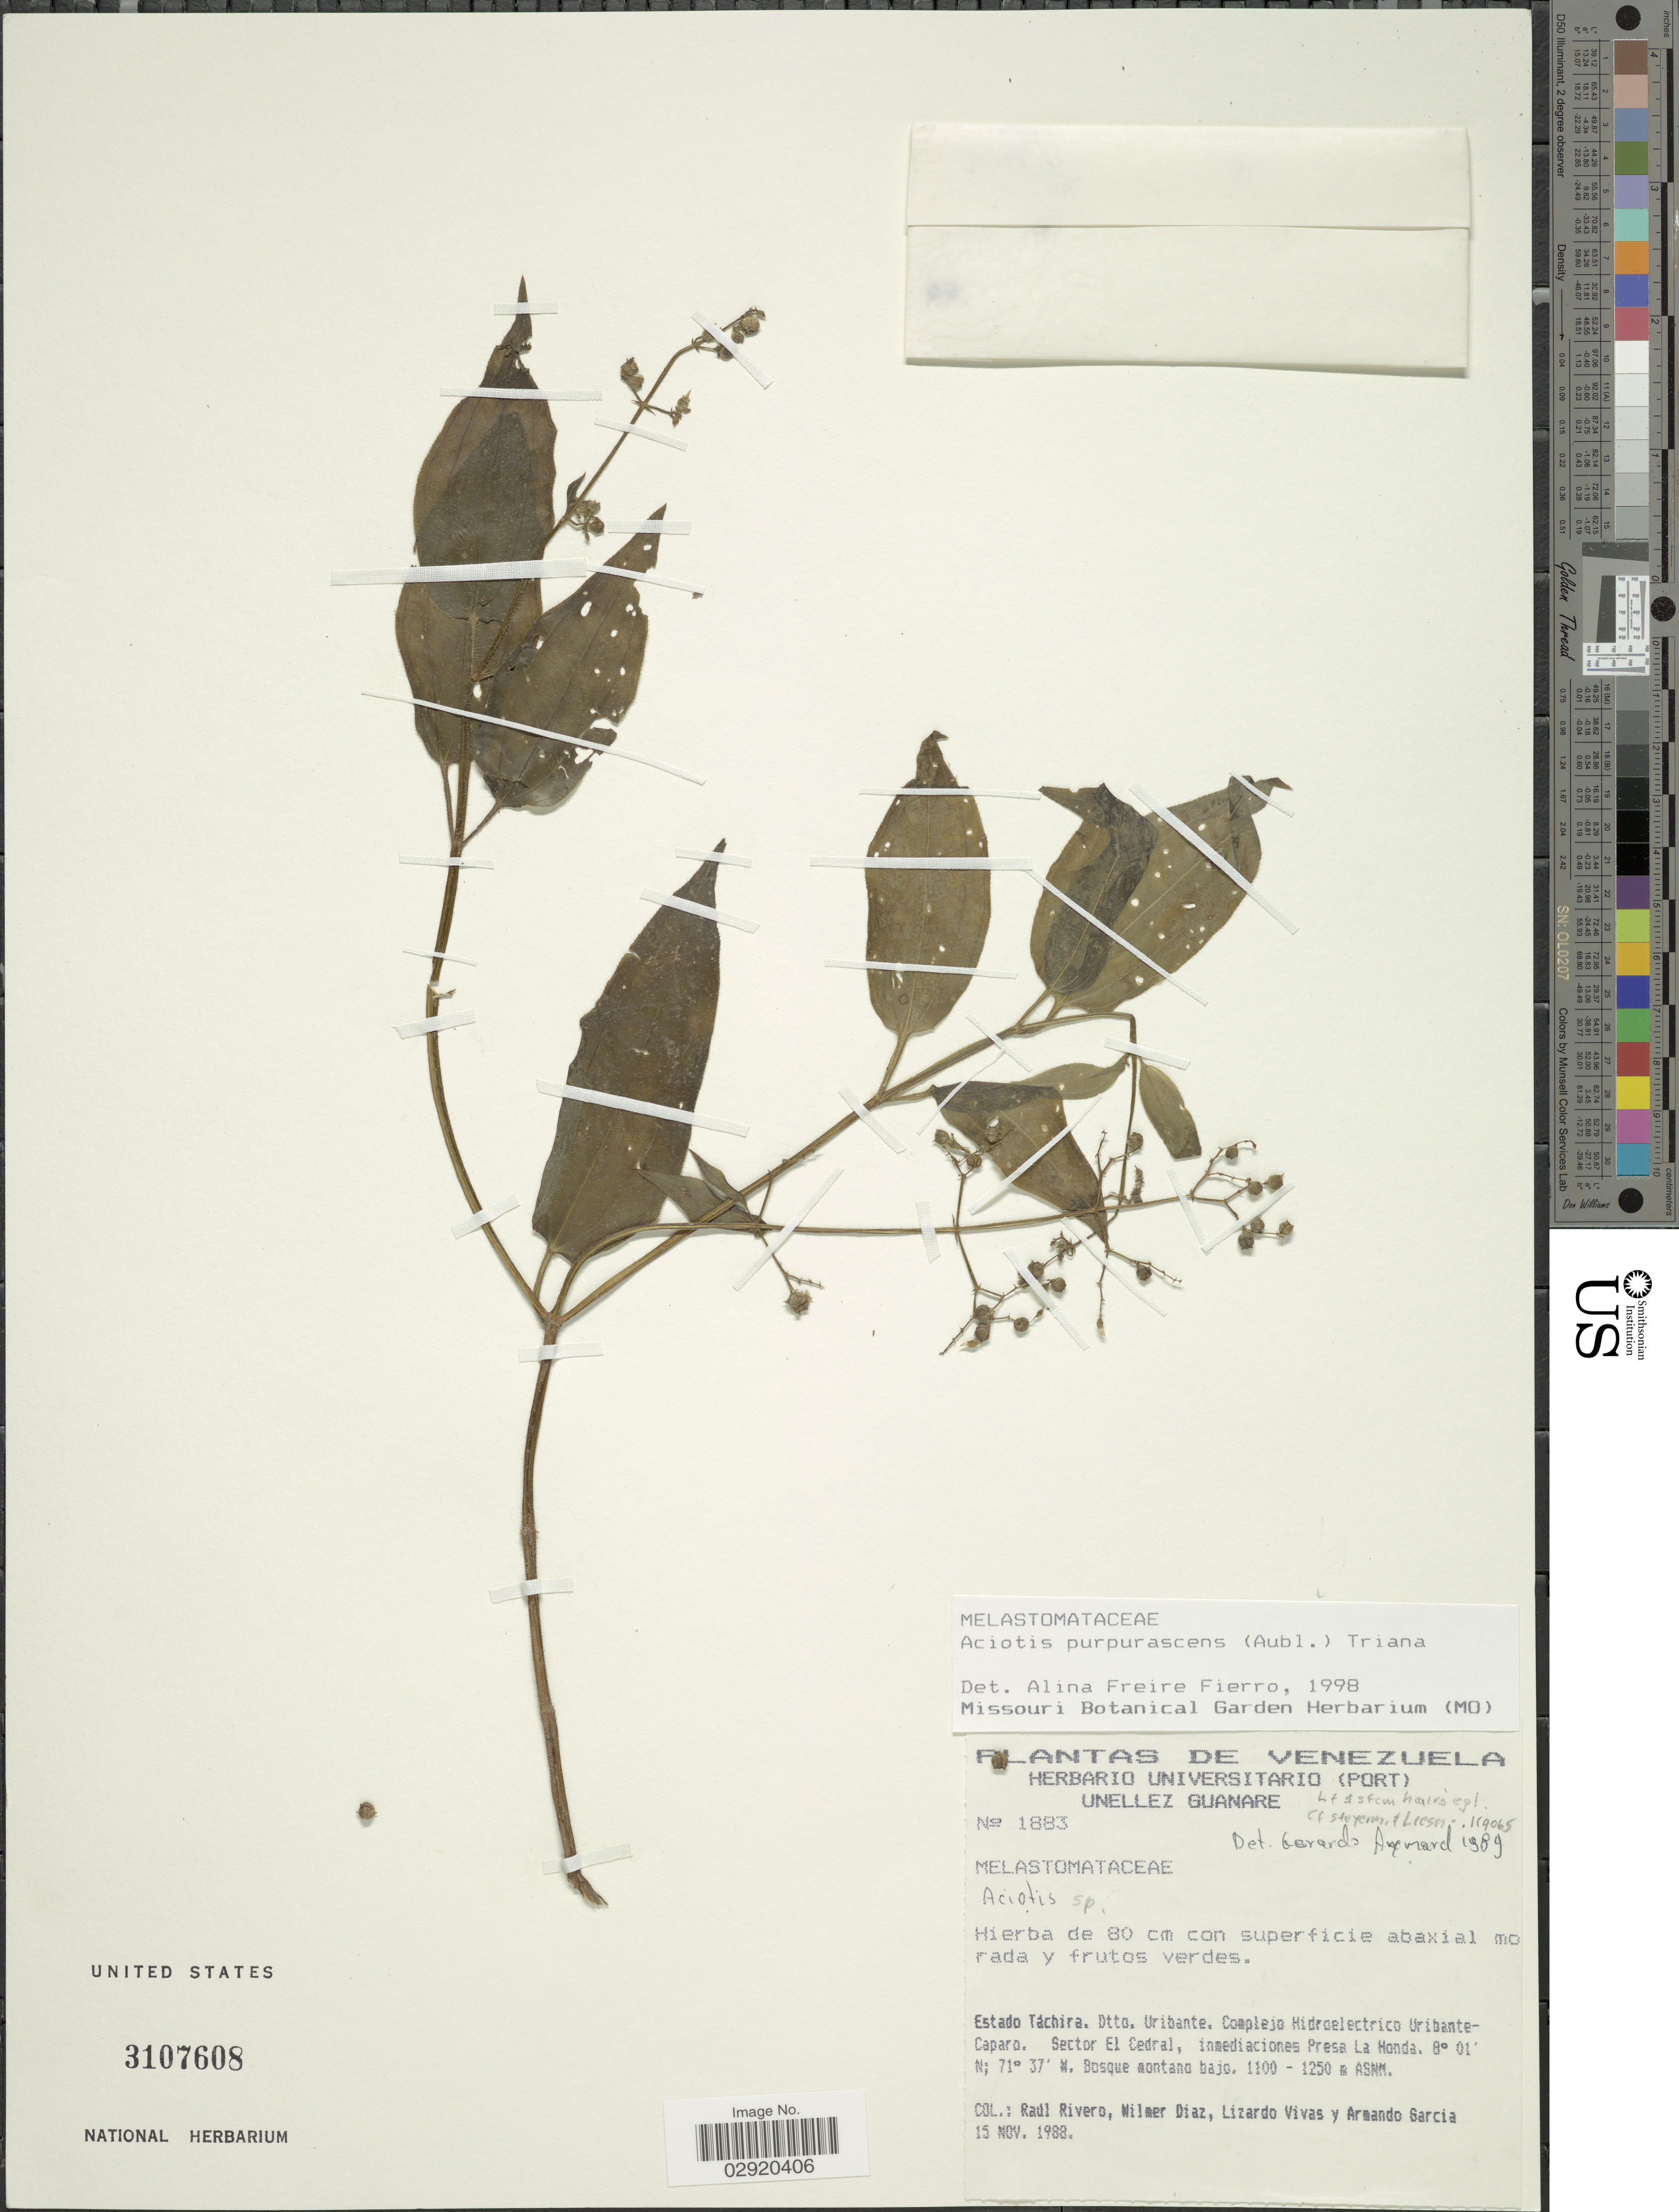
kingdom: Plantae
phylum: Tracheophyta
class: Magnoliopsida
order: Myrtales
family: Melastomataceae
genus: Aciotis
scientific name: Aciotis purpurascens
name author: (Aubl.) Triana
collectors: R. Rivero, W. Díaz P., L. Vivas & A. Garcia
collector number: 1883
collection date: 1988-11-15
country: Venezuela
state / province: Tachira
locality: Estado Táchira. Dtto. Uribante. Complejo Hidroelectrico Uribante-Caparo. Sector El Cedral, inmediaciones Presa La Honda.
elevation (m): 1100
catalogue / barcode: US 3107608